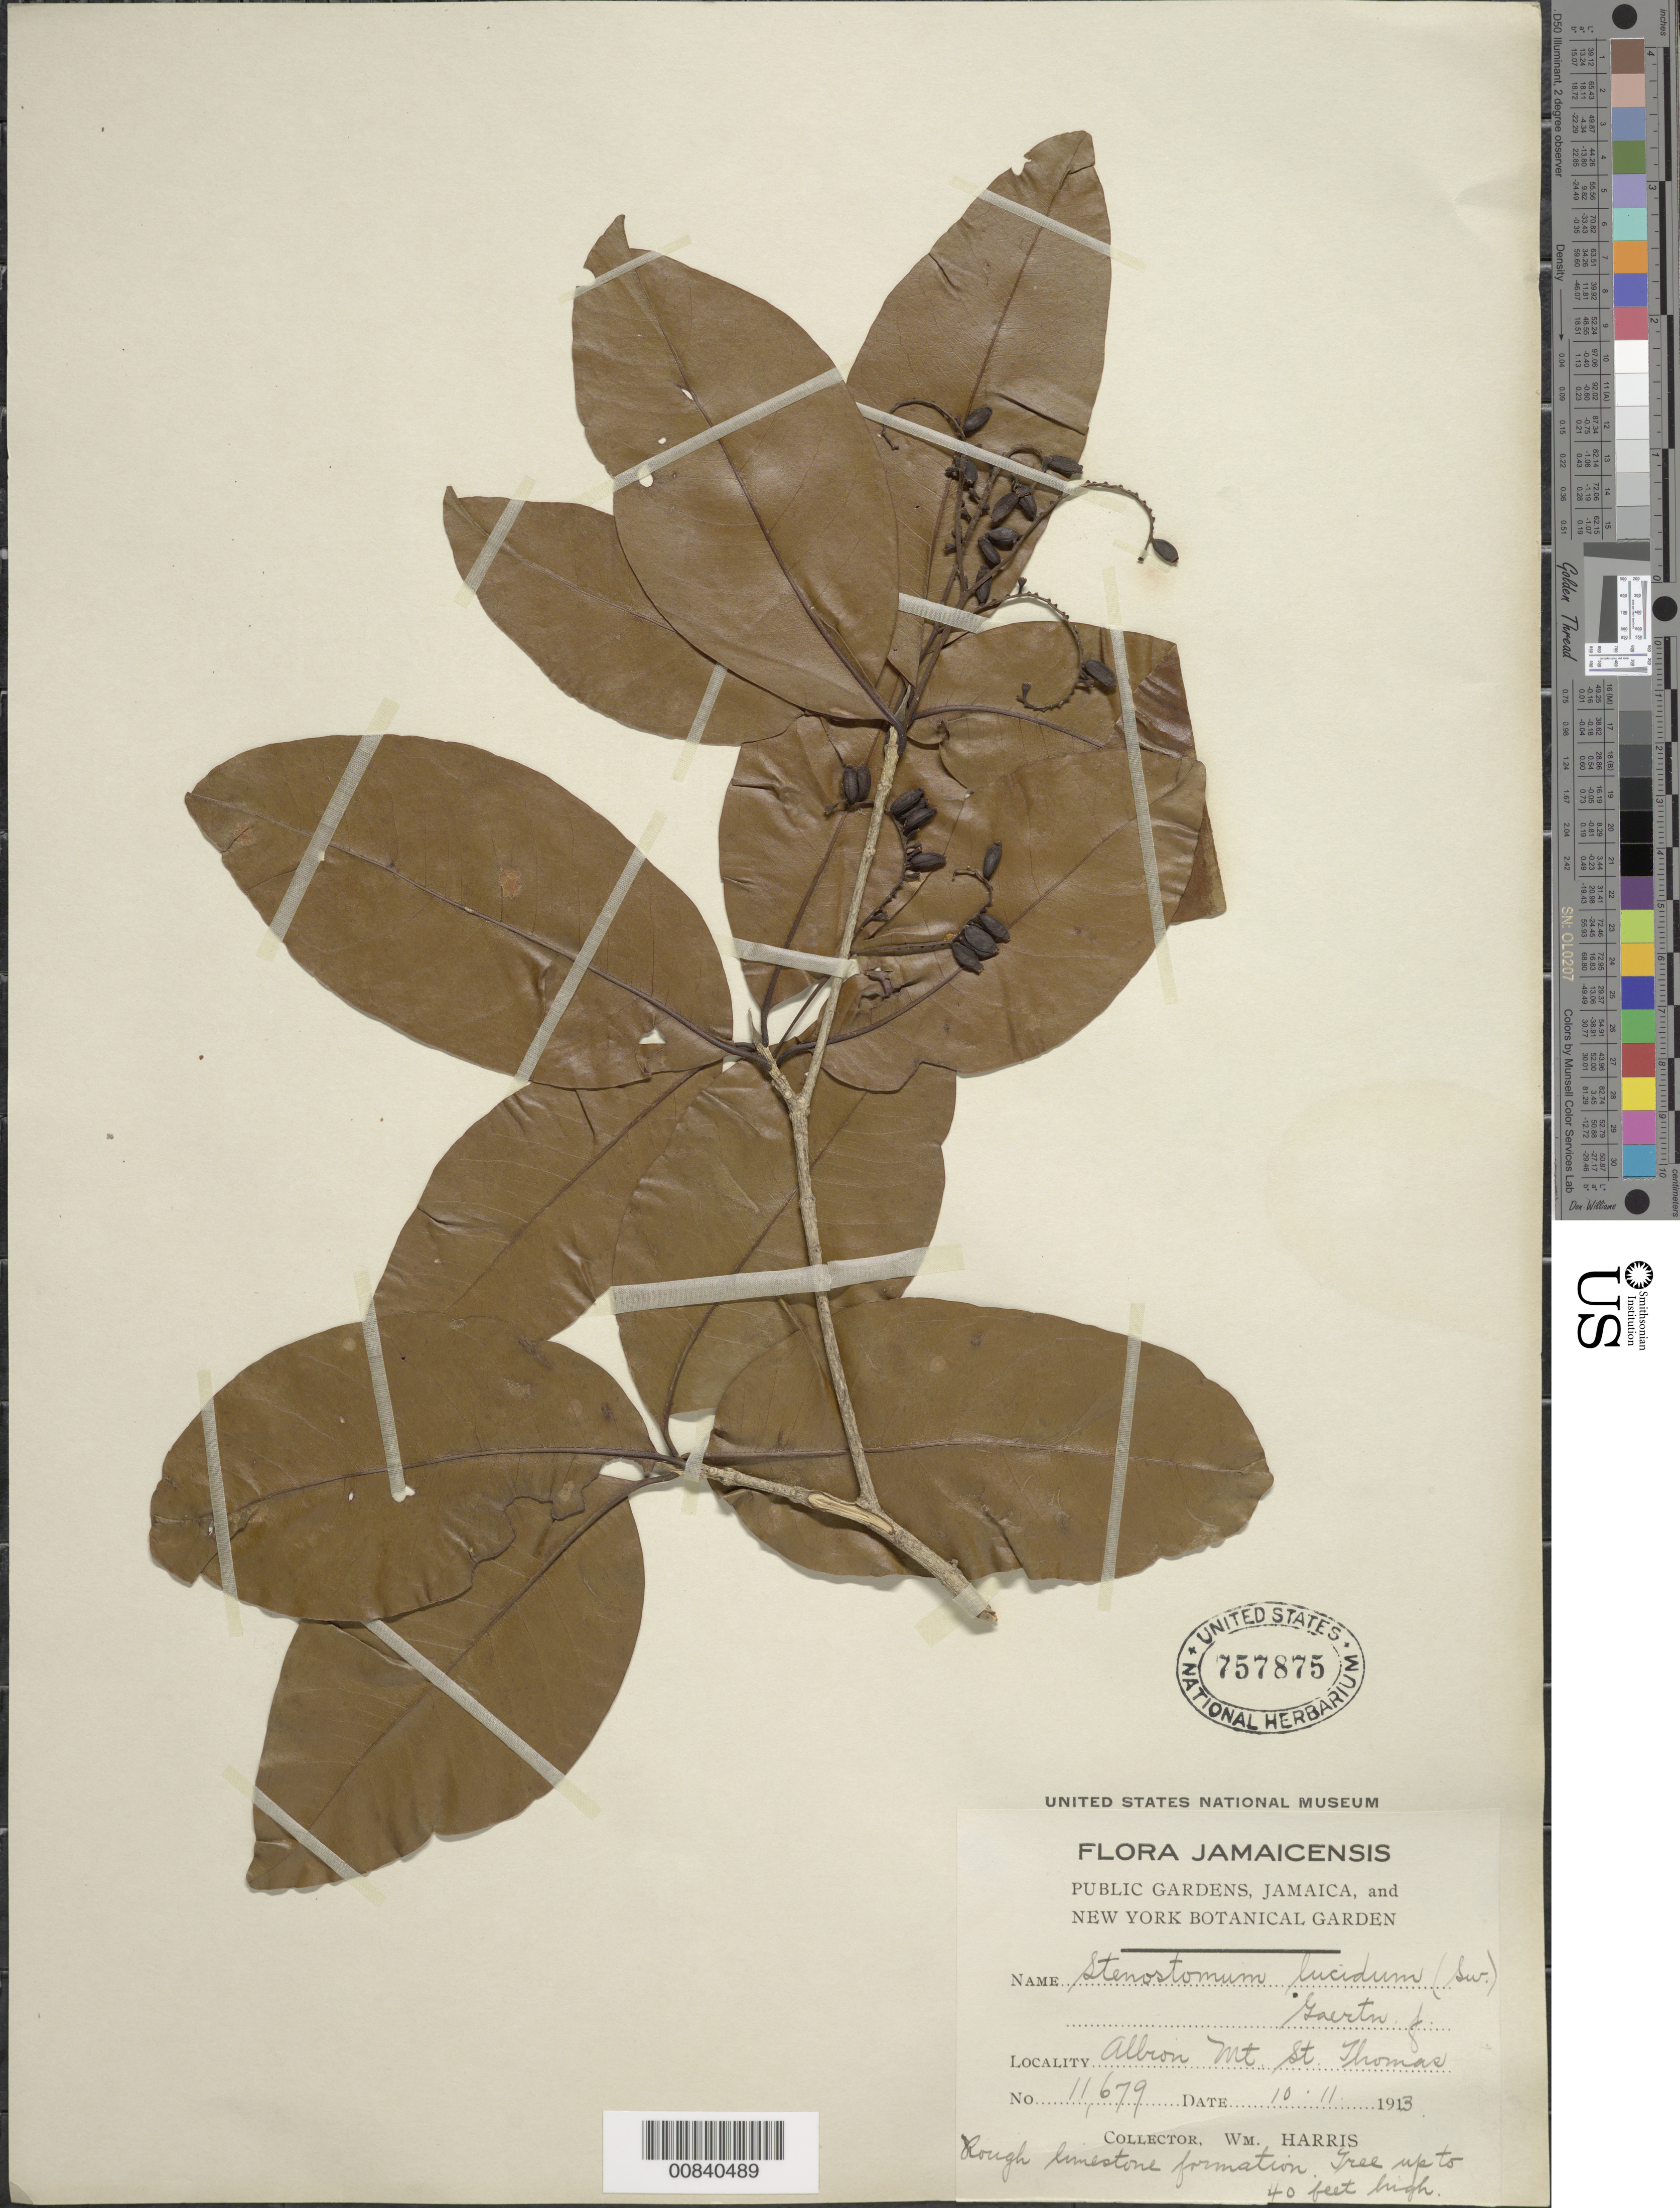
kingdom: Plantae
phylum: Tracheophyta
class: Magnoliopsida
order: Gentianales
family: Rubiaceae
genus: Stenostomum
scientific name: Stenostomum lucidum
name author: (Sw.) C.F. Gaertn.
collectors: W. H. Harris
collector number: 11679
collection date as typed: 11 Oct 1913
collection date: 1913-10-11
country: Jamaica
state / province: Saint Thomas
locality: Albion Mt.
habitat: Rough limestone formation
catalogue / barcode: US 757875